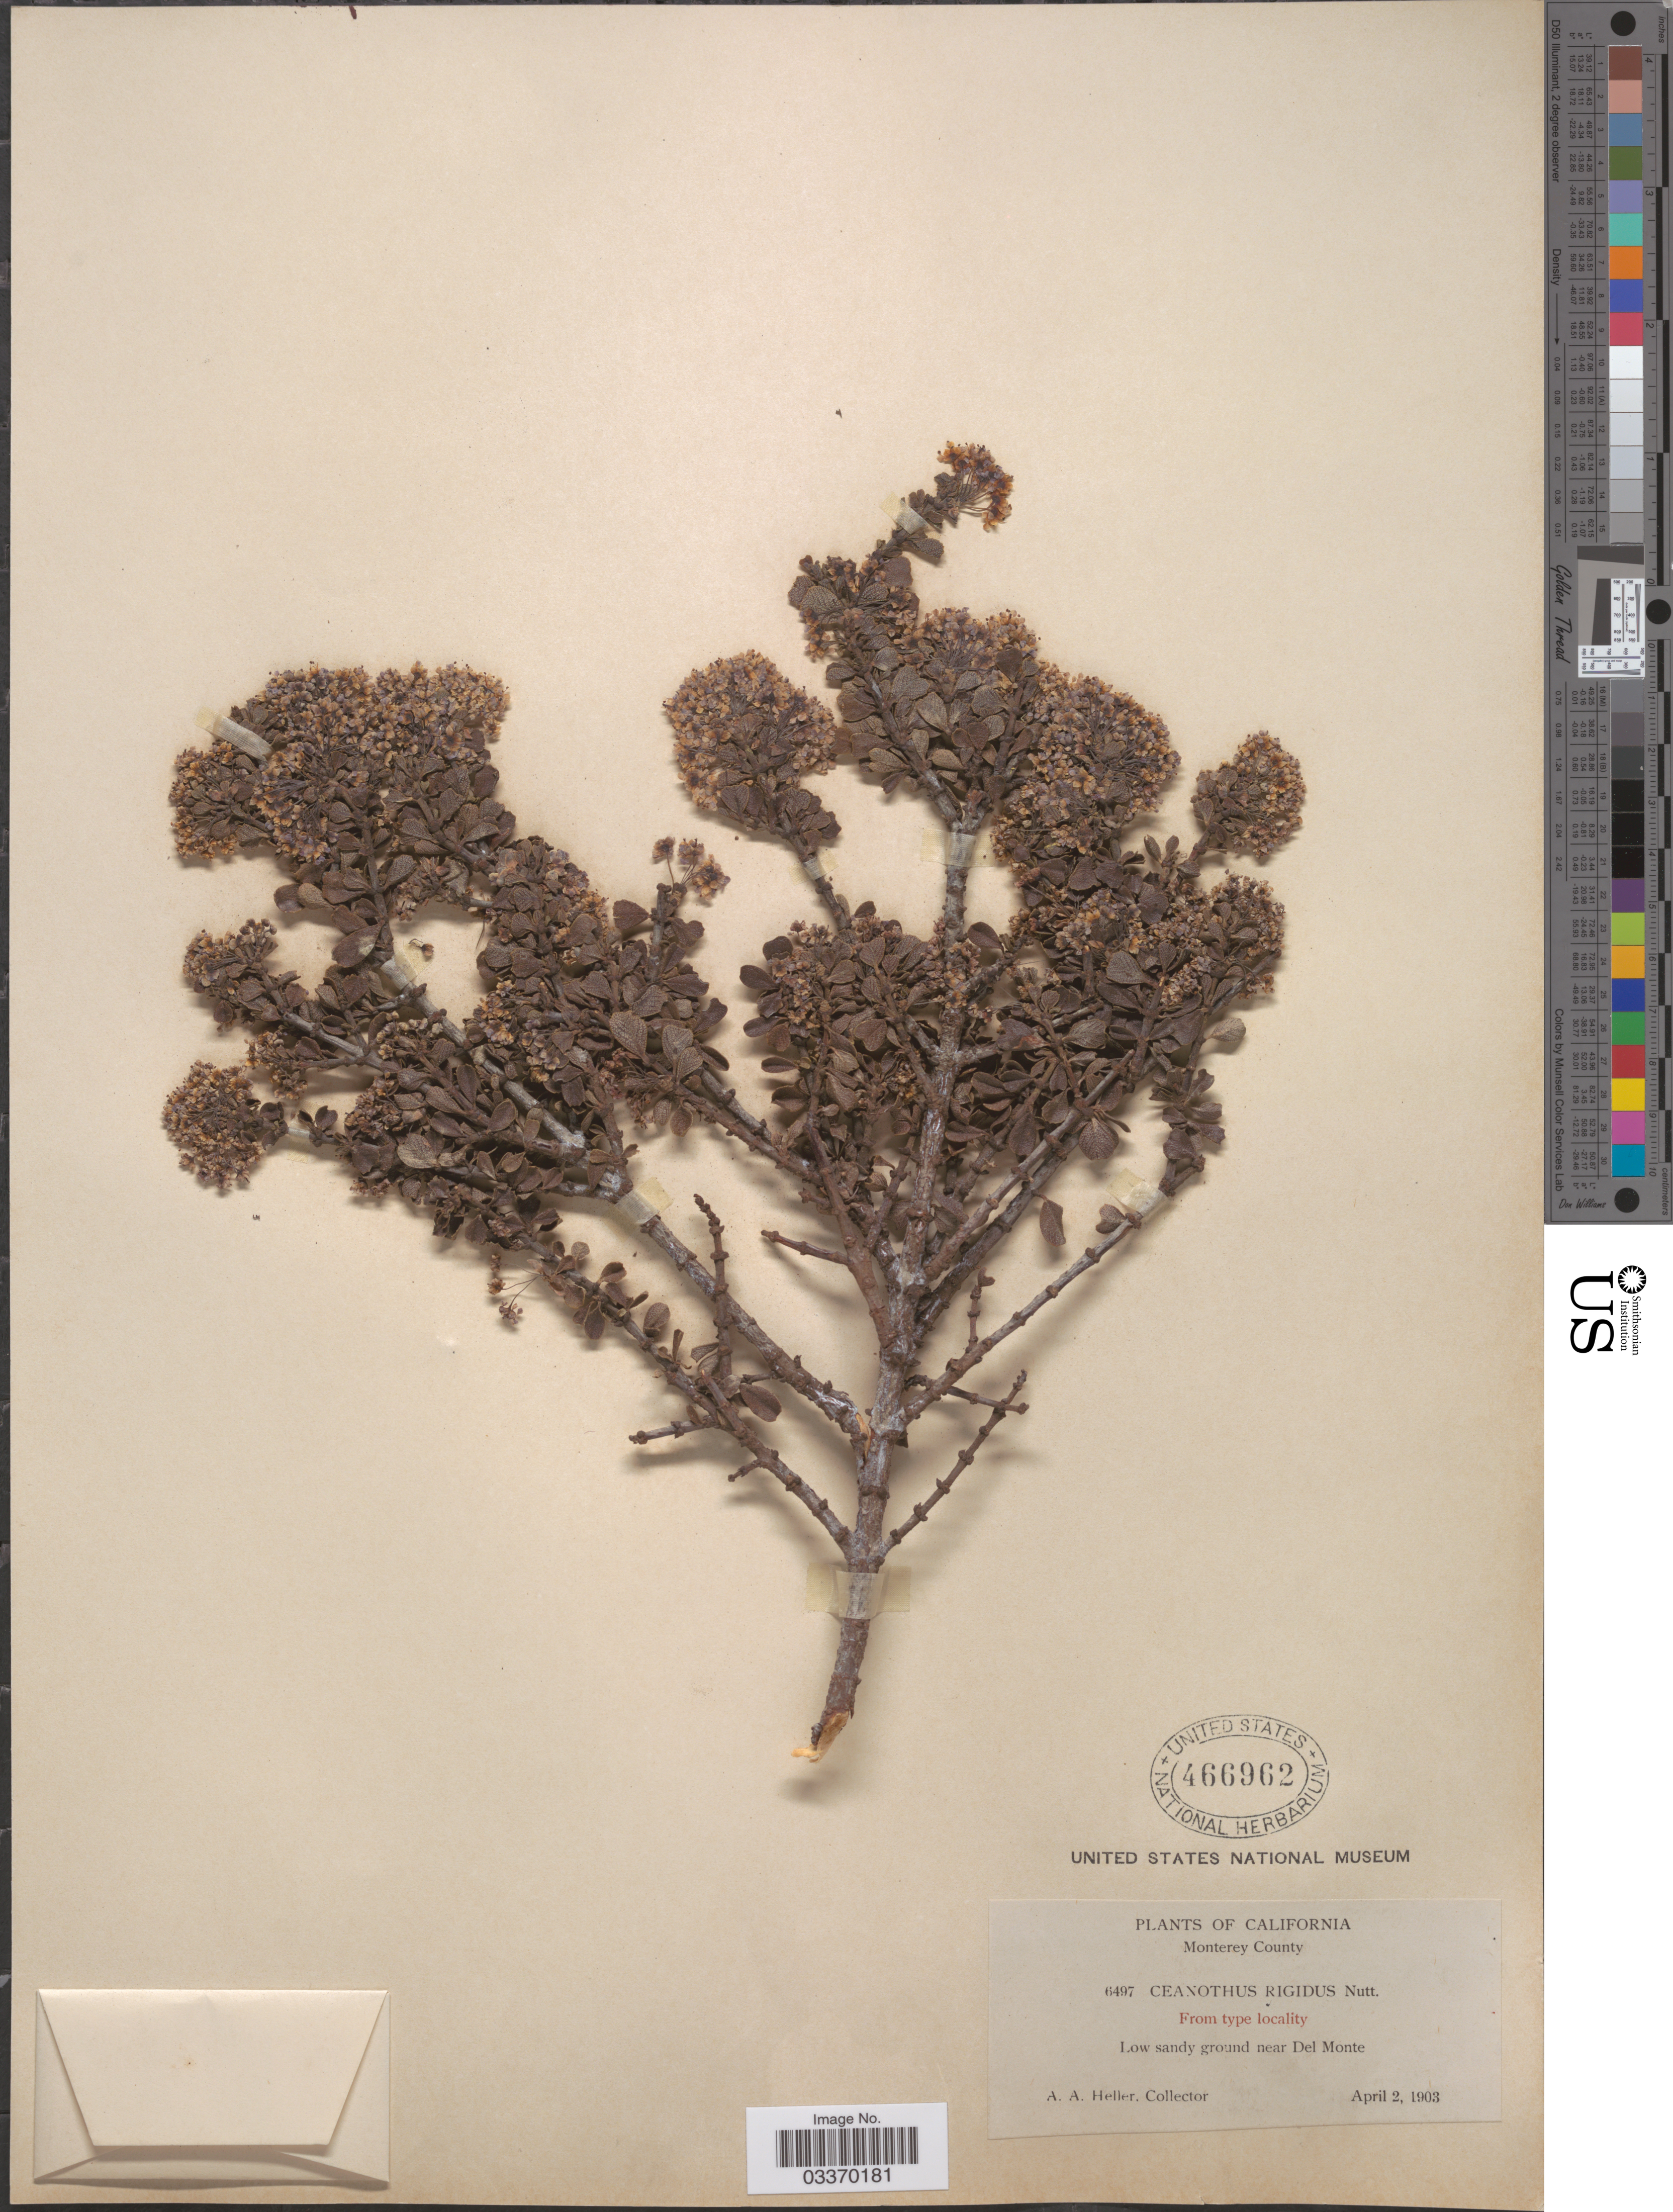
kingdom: Plantae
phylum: Tracheophyta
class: Magnoliopsida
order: Rosales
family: Rhamnaceae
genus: Ceanothus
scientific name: Ceanothus rigidus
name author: Nutt.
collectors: A. A. Heller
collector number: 6497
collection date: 1903-04-02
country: United States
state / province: California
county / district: Monterey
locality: Monterey County, Low sandy ground near Del Monte.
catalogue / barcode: US 466962